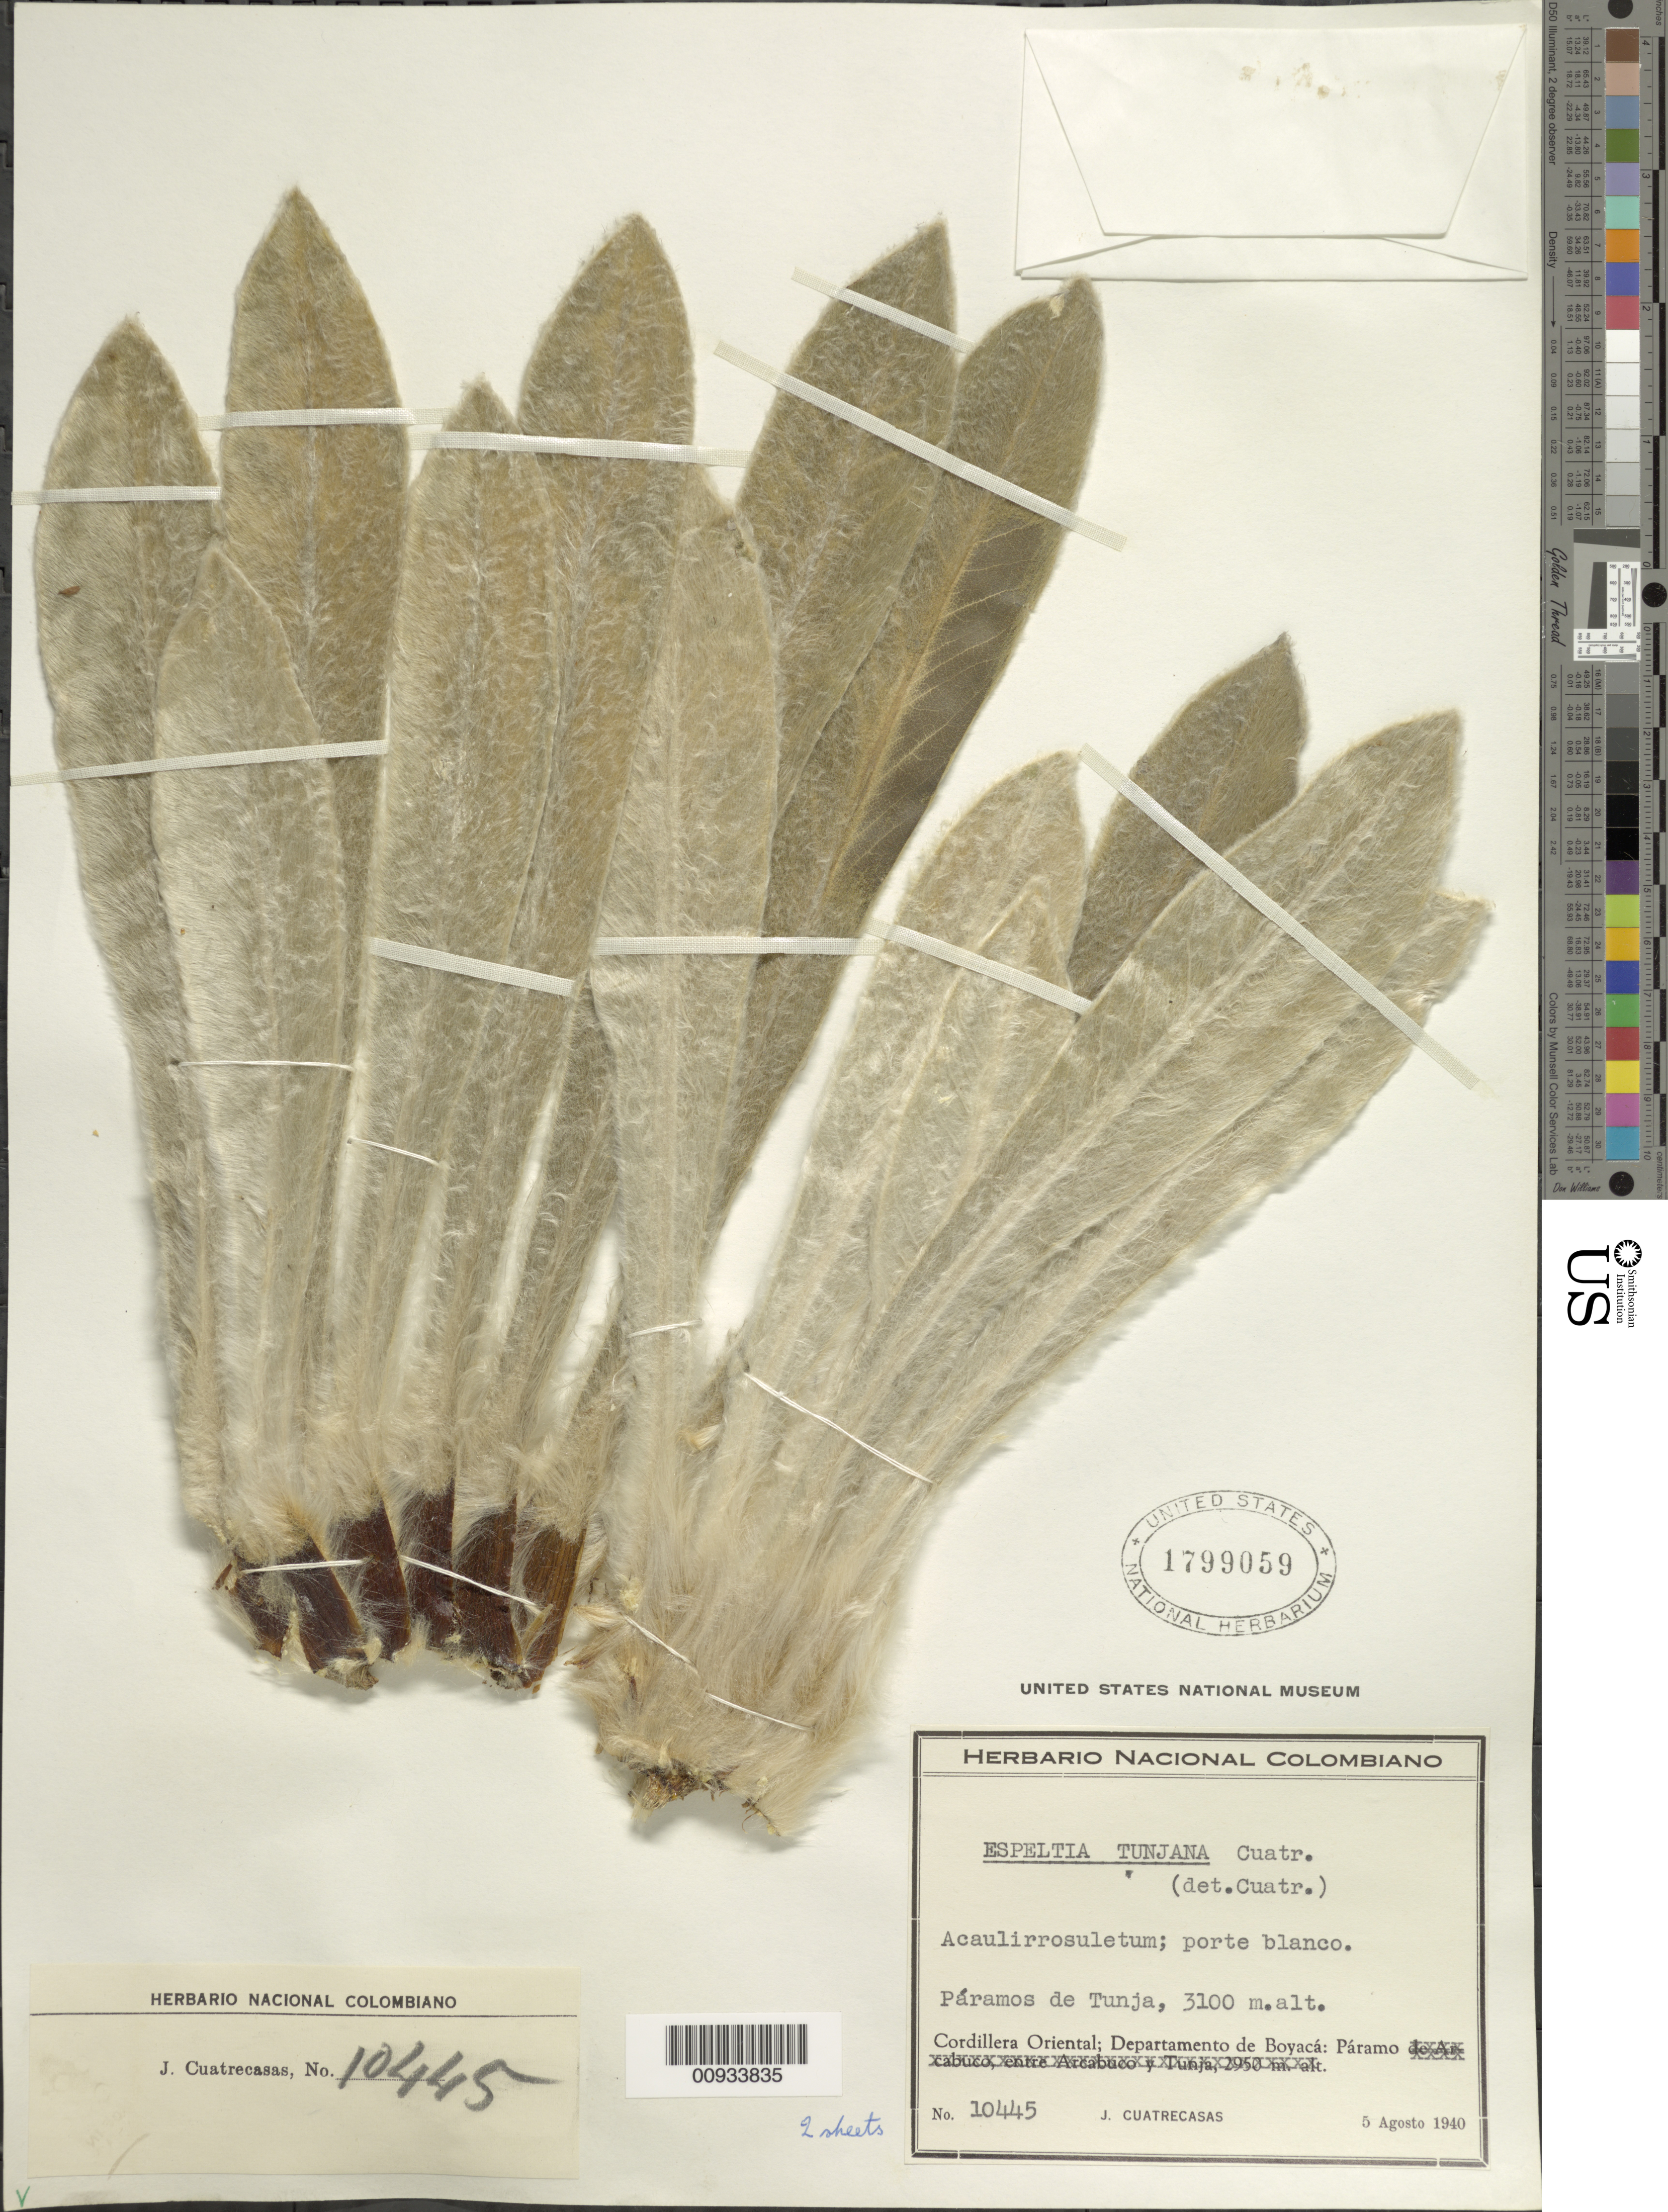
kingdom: Plantae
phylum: Tracheophyta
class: Magnoliopsida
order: Asterales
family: Asteraceae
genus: Espeletia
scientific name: Espeletia tunjana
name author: Cuatrec.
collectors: J. Cuatrecasas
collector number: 10445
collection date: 1940-08-05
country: Colombia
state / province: Boyacá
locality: Paramos de Tunja, Cordillera Oriental, Paramo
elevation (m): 3100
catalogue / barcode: US 1799059